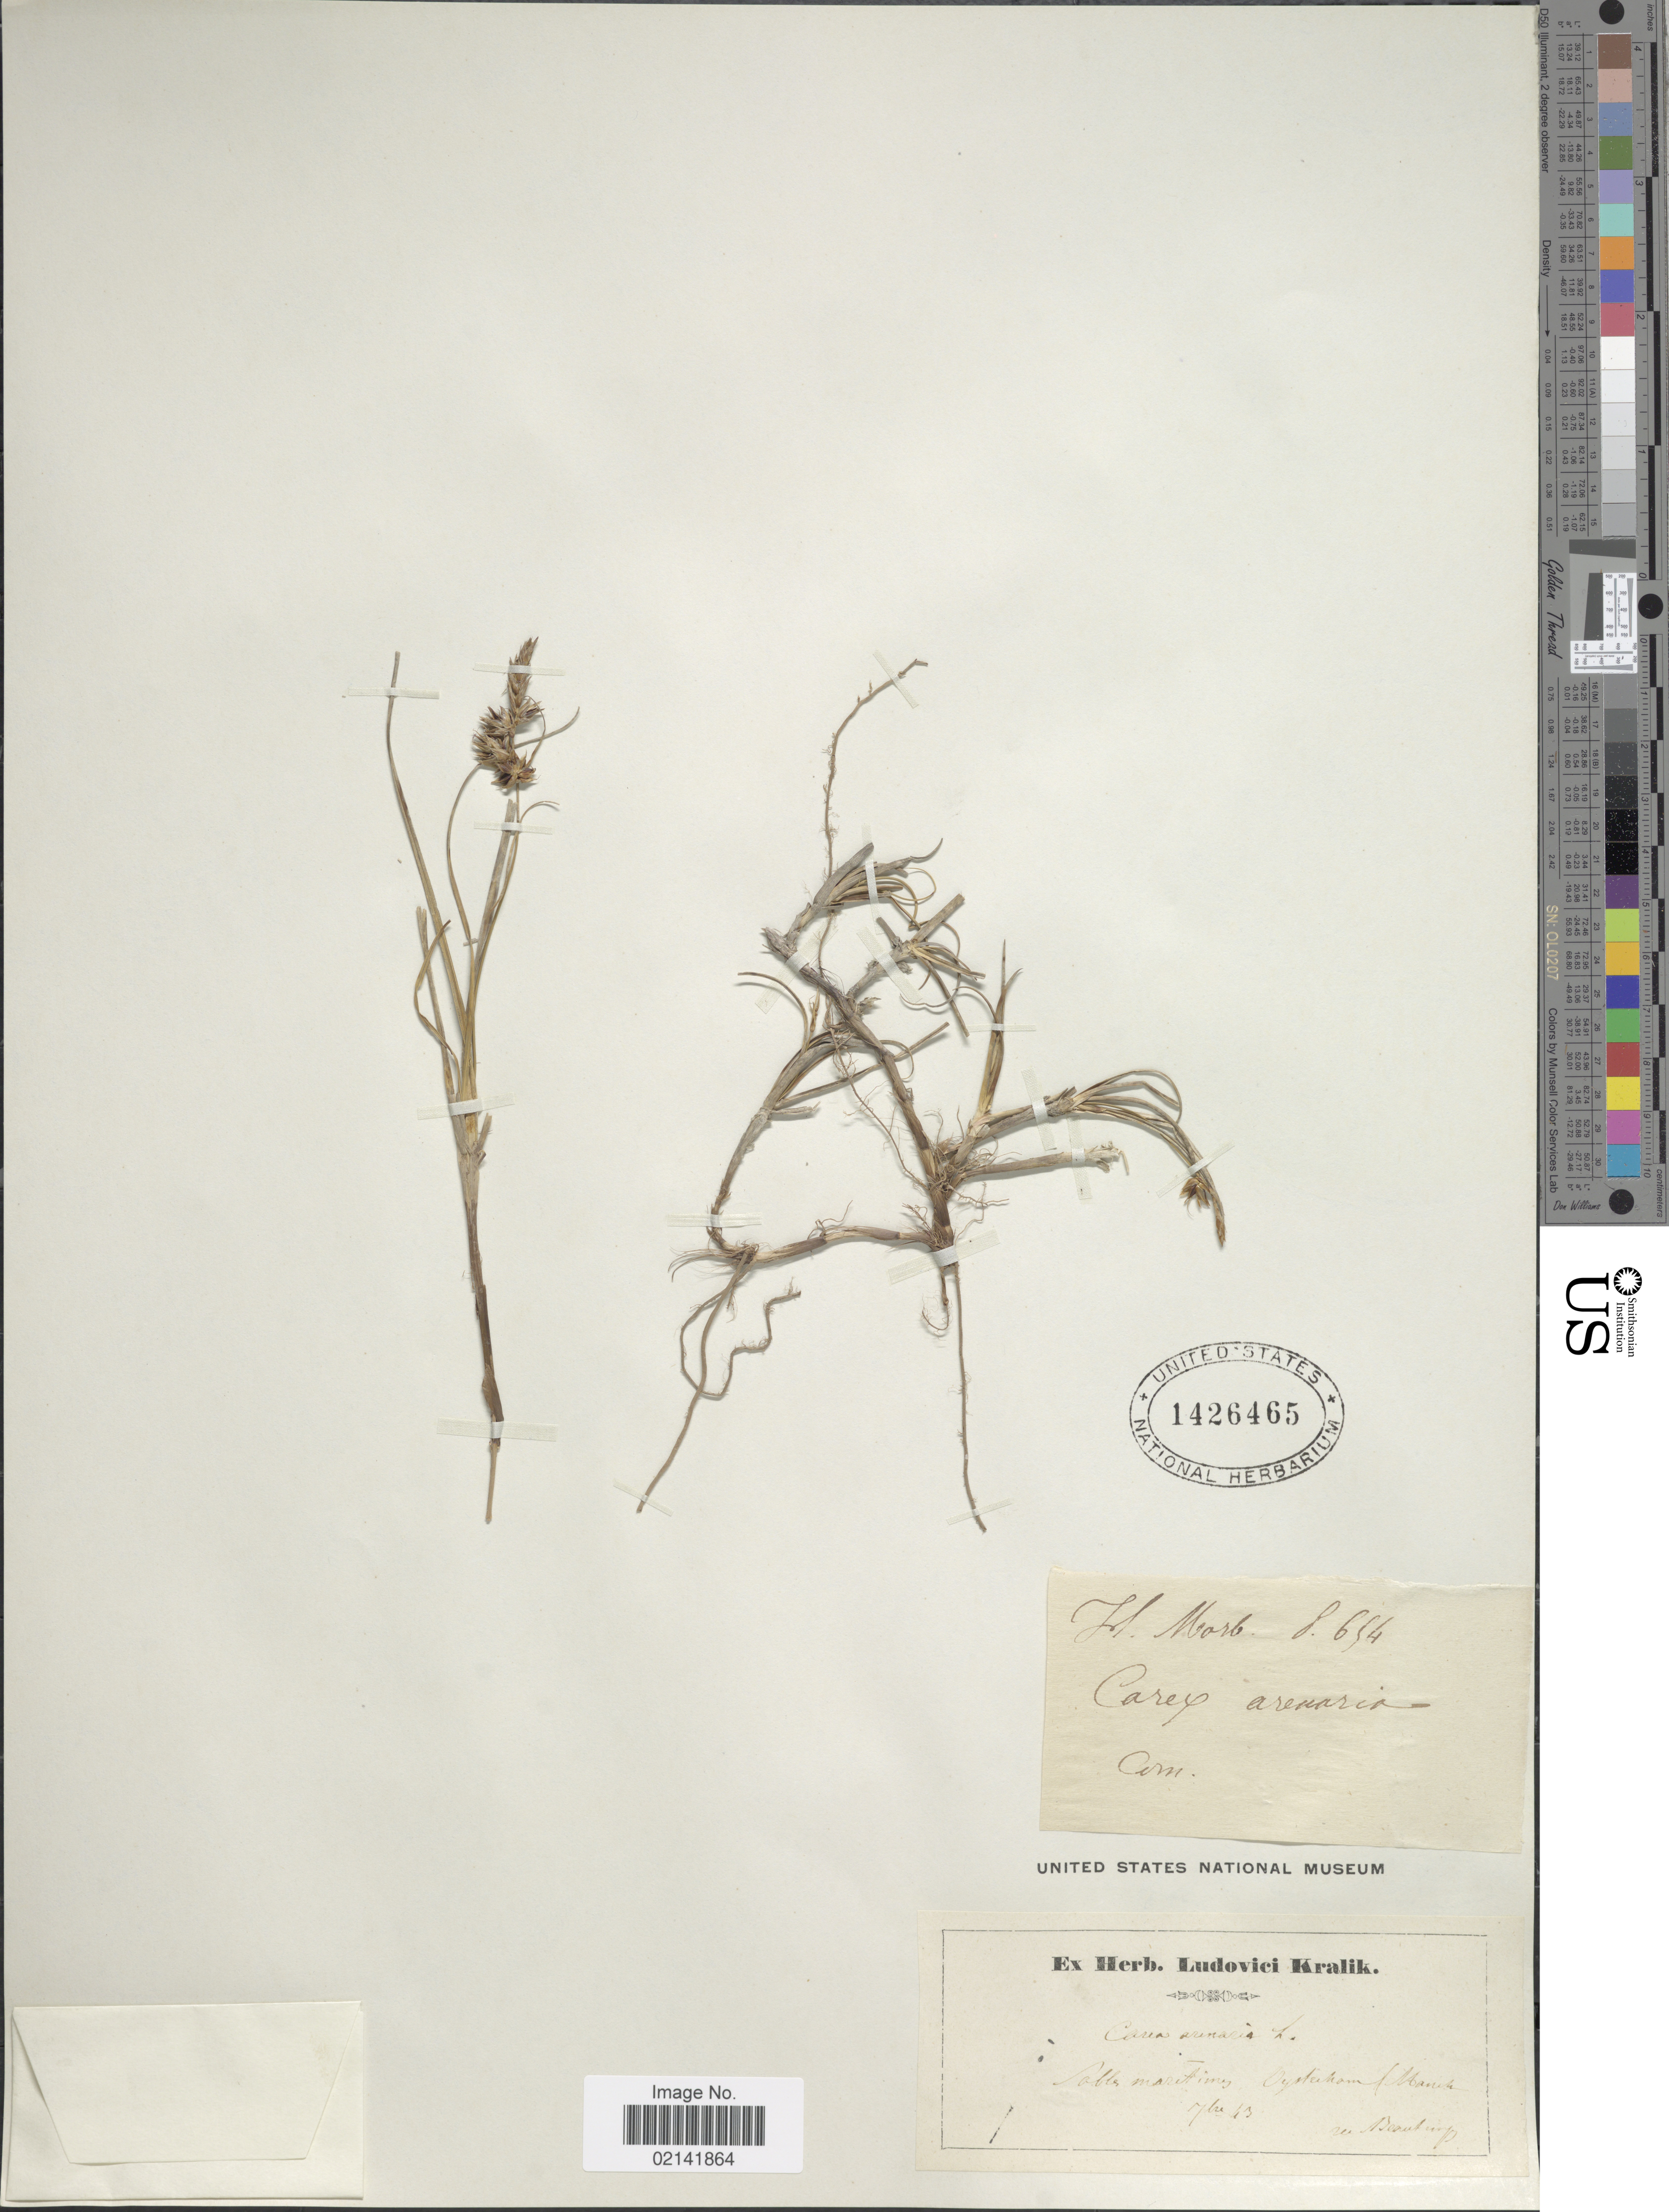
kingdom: Plantae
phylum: Tracheophyta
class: Liliopsida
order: Poales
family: Cyperaceae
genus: Carex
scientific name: Carex arenaria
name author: L.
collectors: Beautings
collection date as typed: Transcribed d/m/y: /7/43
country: France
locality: Sables maritimes Oysteikam af Manch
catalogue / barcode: US 1426465